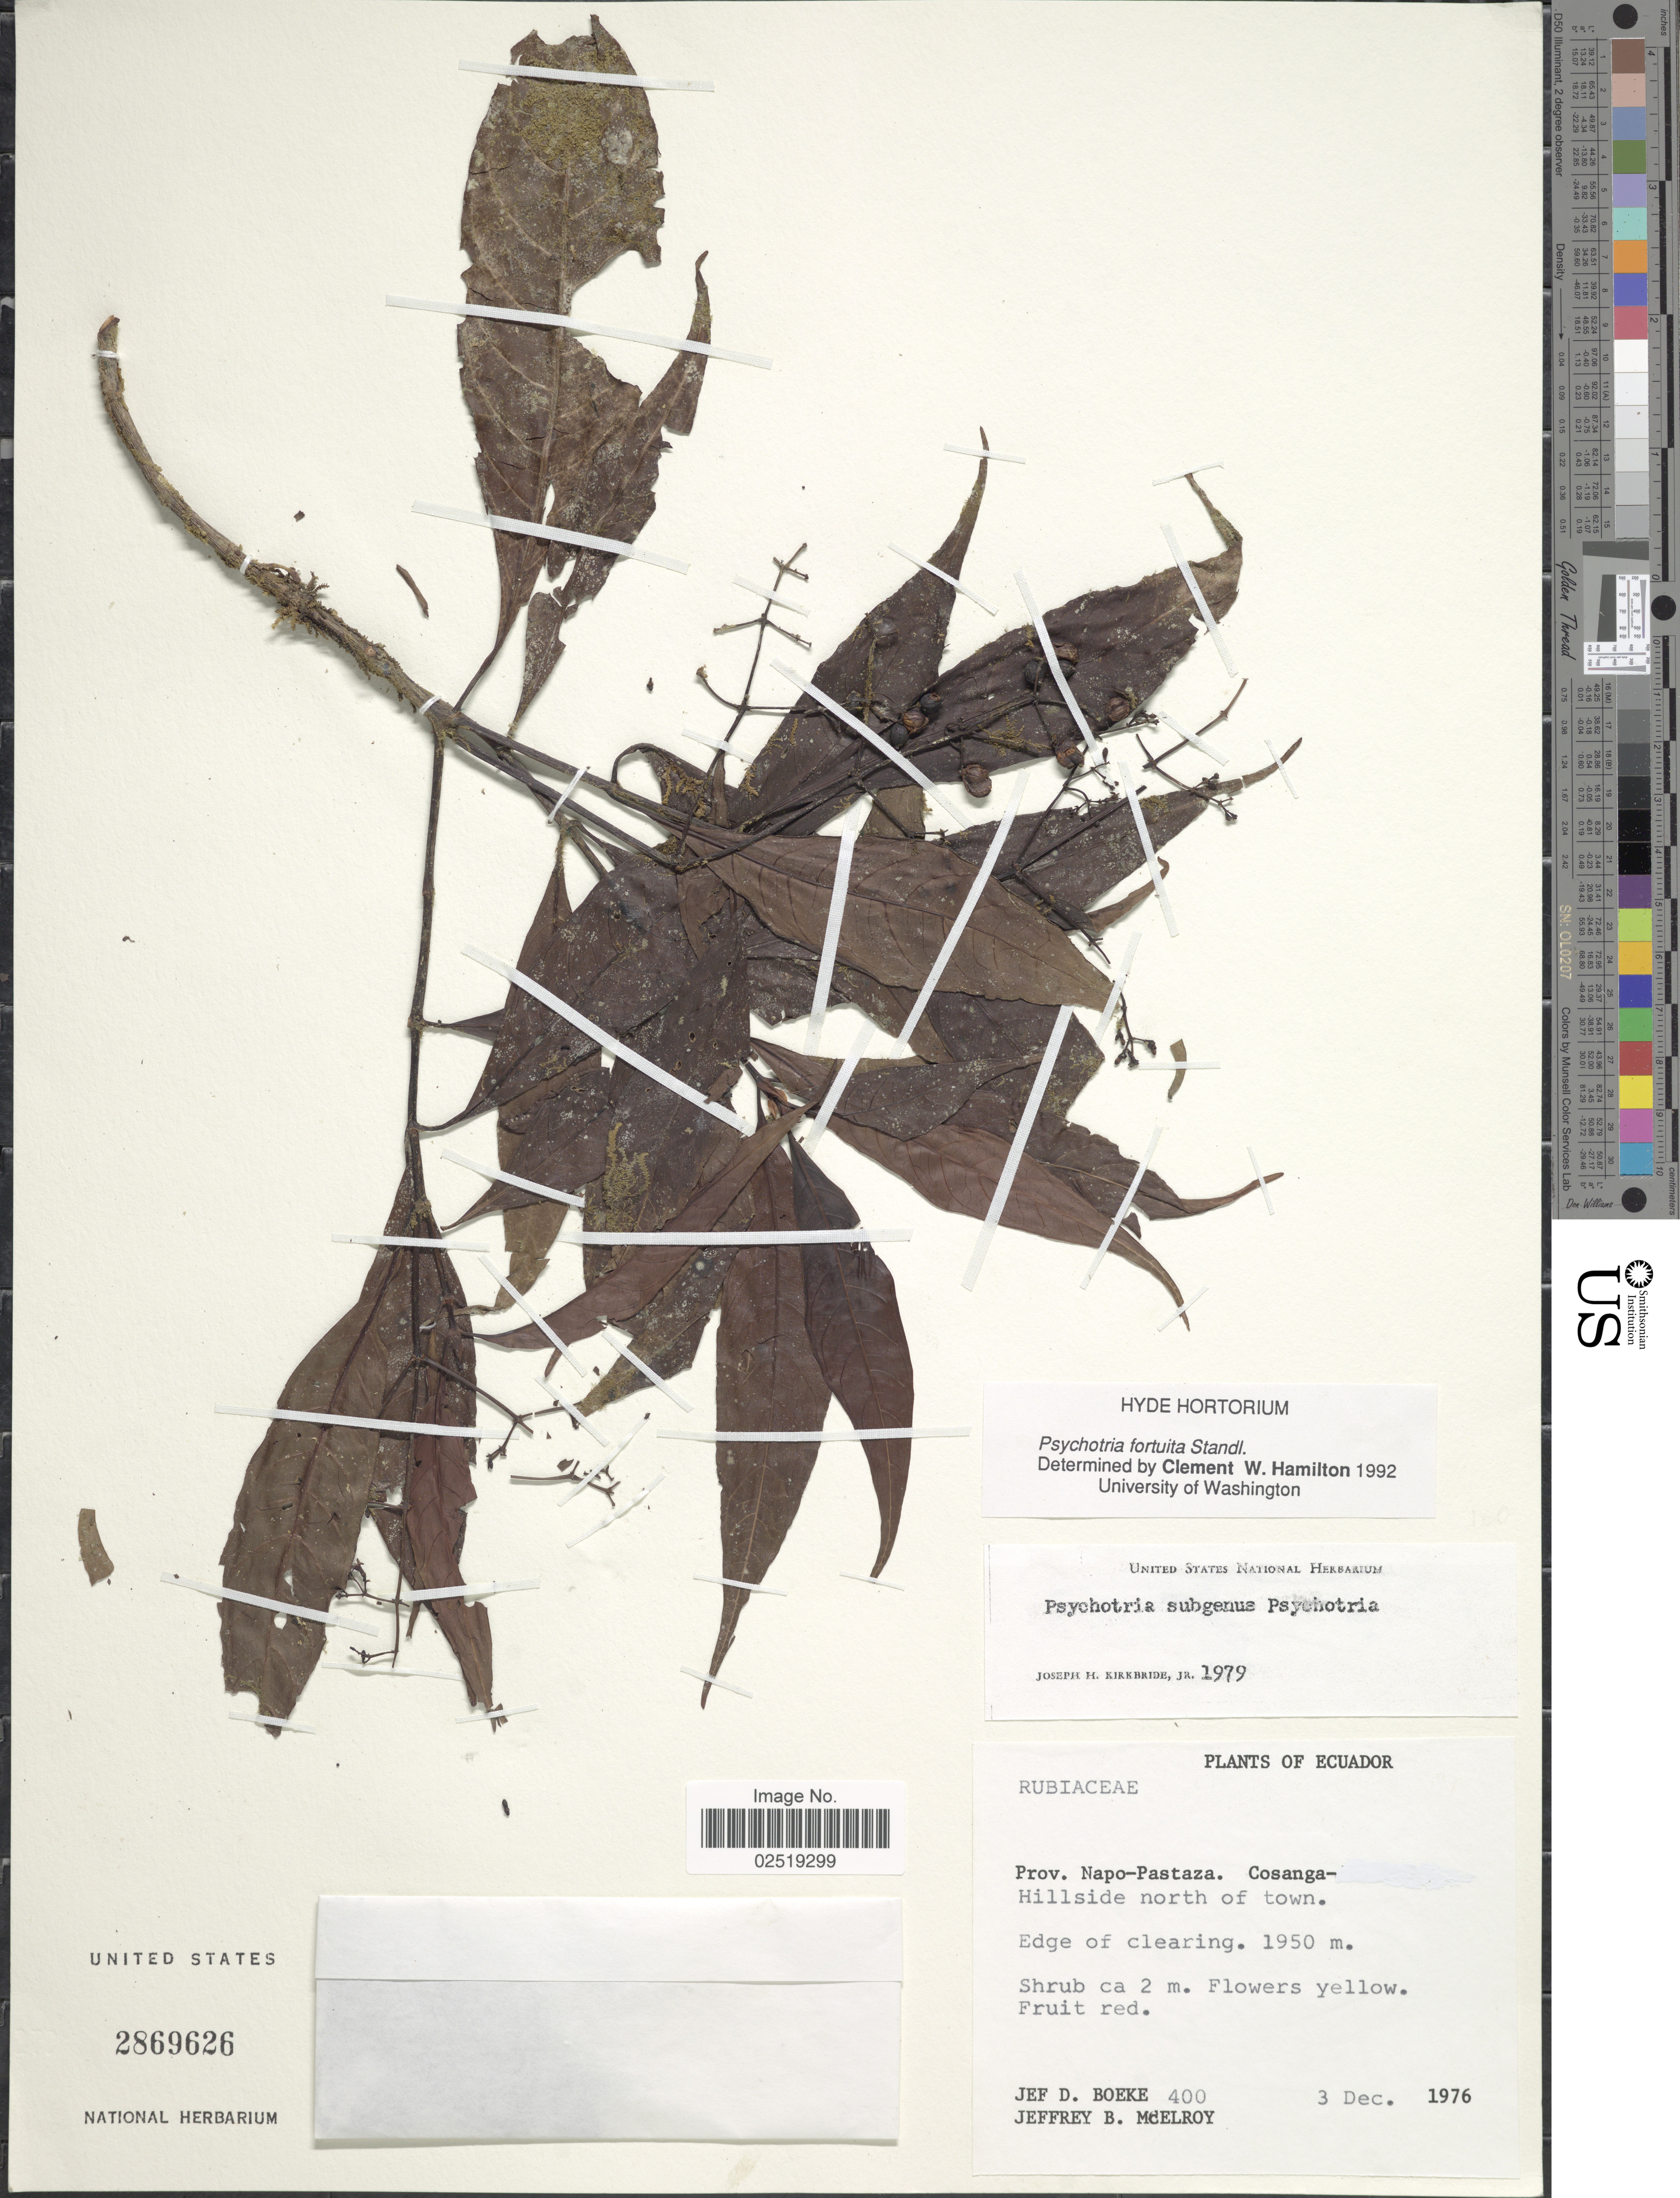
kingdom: Plantae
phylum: Tracheophyta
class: Magnoliopsida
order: Gentianales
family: Rubiaceae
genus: Psychotria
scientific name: Psychotria fortuita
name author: Standl.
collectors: J. Boeke & J. B. McElroy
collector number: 400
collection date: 1976-12-03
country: Ecuador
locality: Prov. Napo-Pastaza. Cosanga-Hillside north of town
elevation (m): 1950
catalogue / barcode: US 2869626